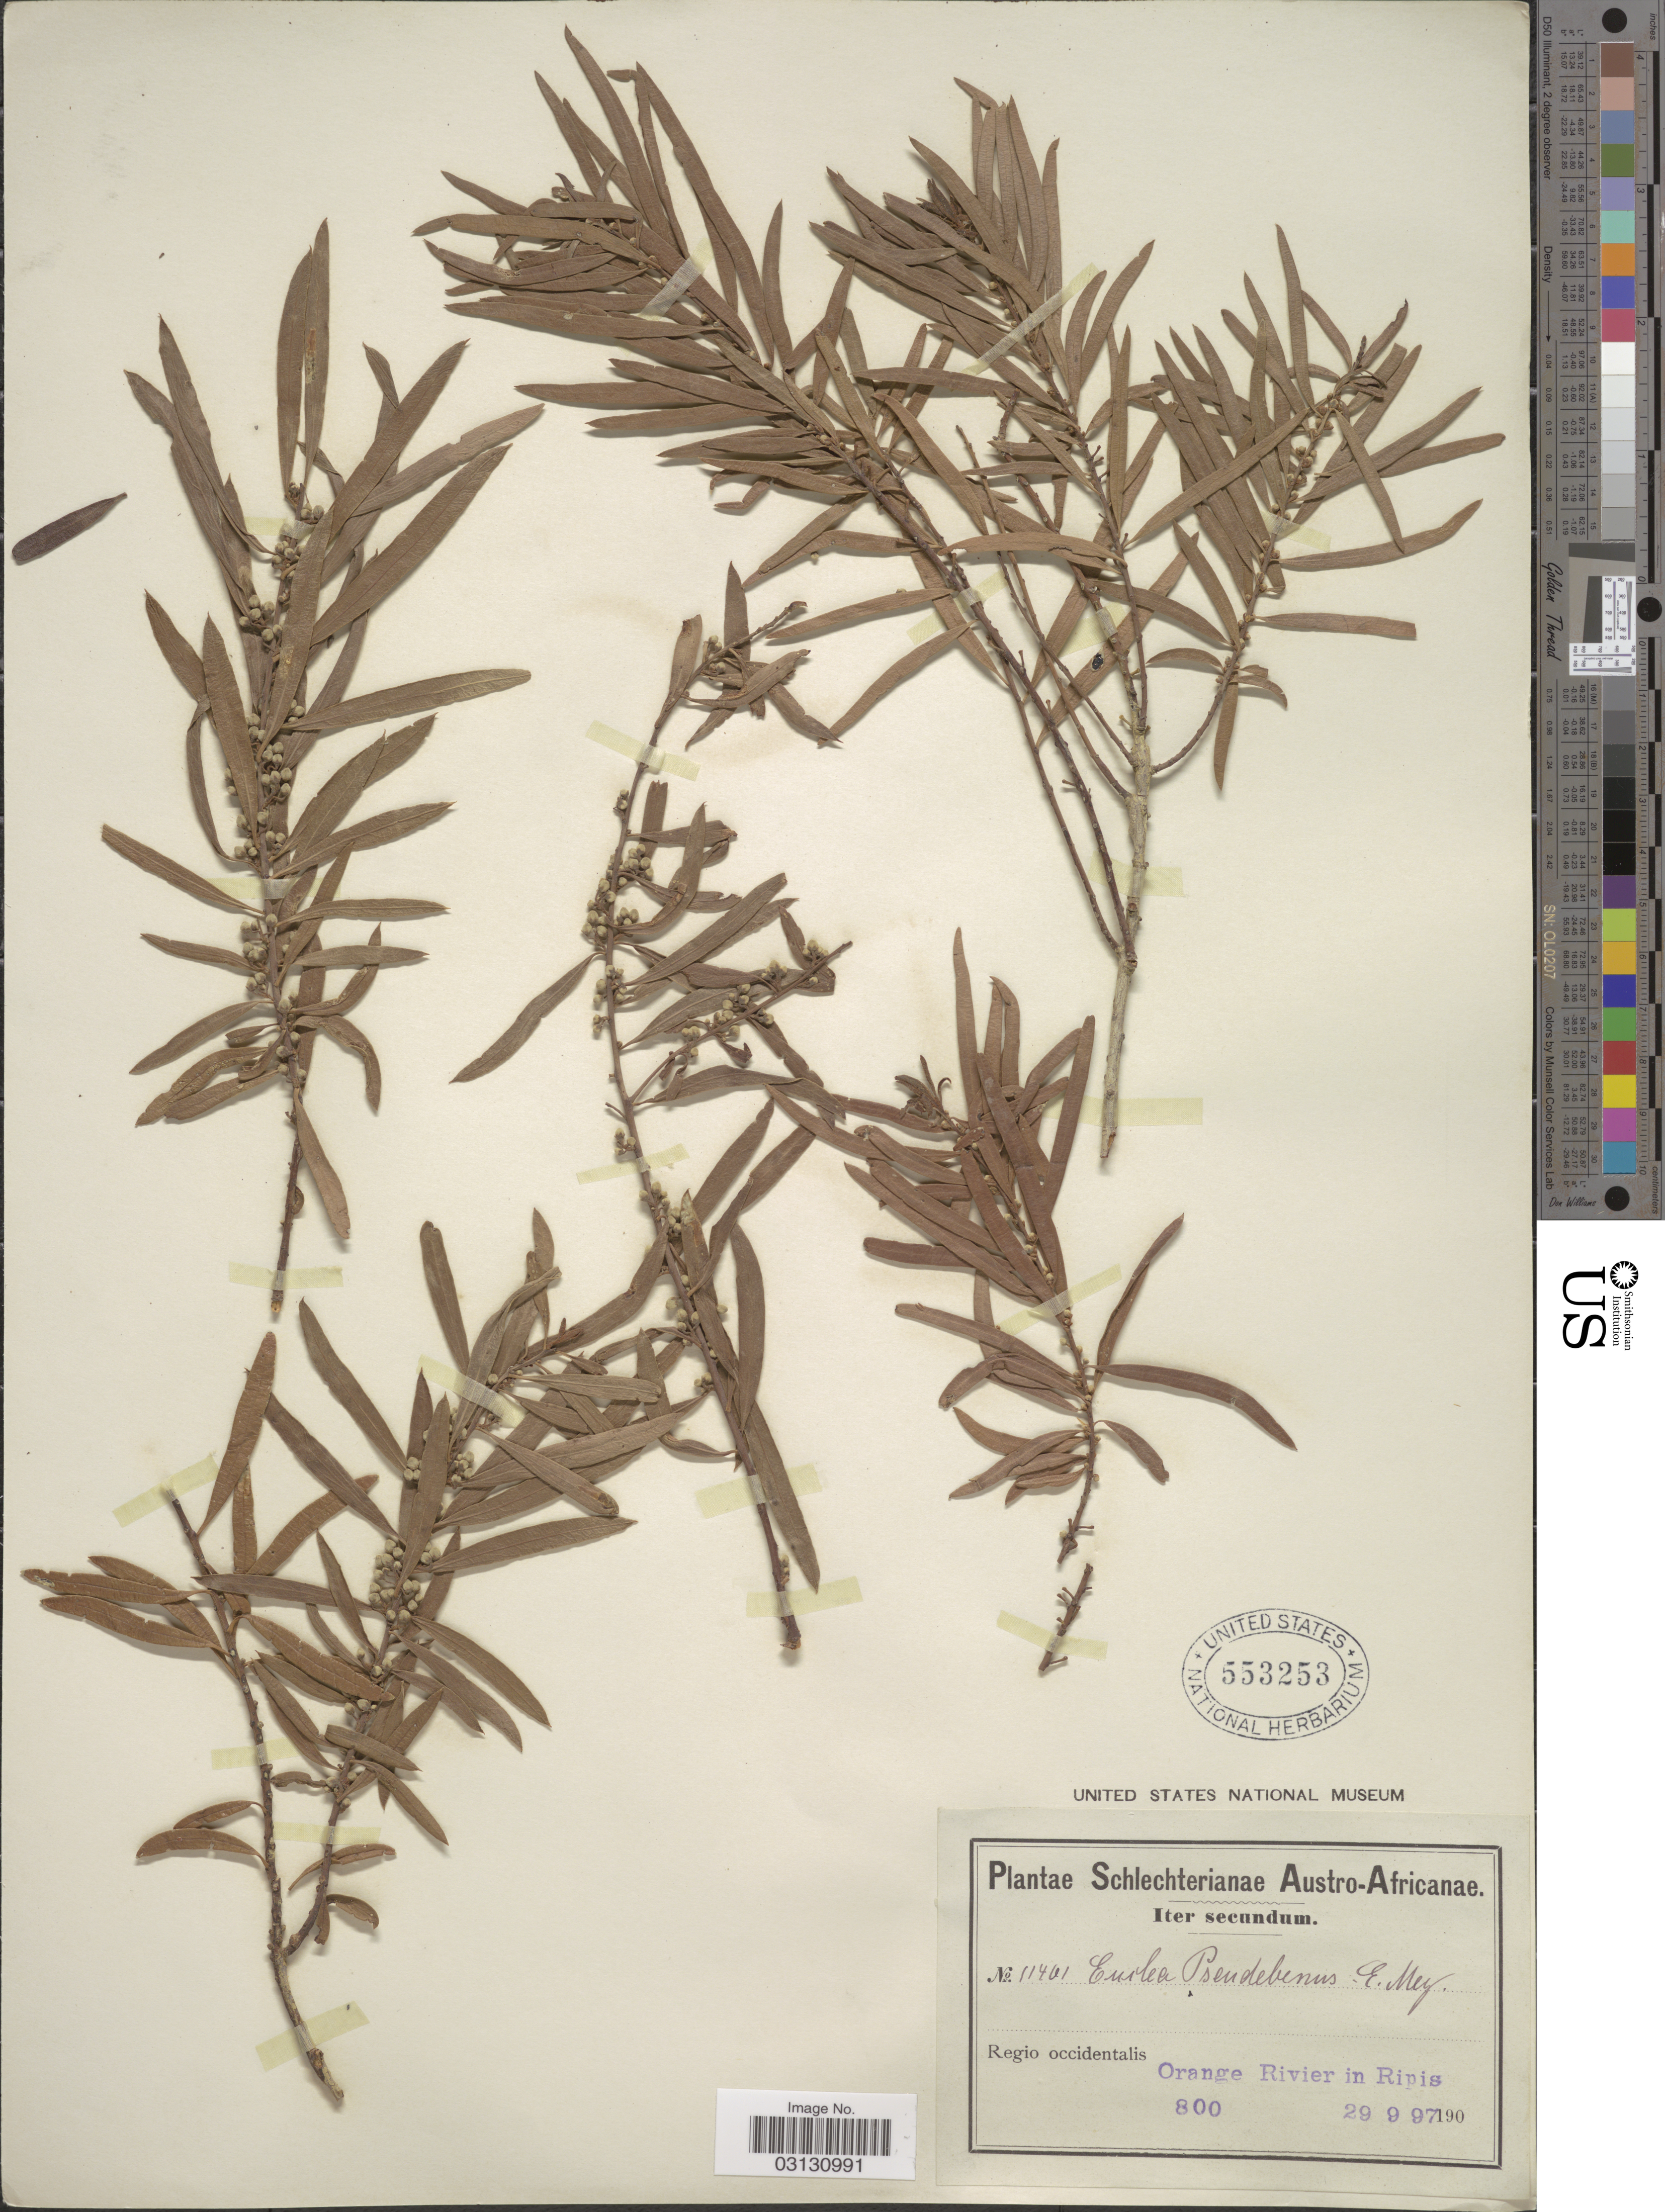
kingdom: Plantae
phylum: Tracheophyta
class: Magnoliopsida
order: Ericales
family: Ebenaceae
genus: Euclea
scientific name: Euclea pseudebenus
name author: E. Mey. ex A. DC.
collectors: Schlechter, --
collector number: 11401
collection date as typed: Transcribed d/m/y: 29/9/97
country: South Africa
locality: Austro-Africanae. Regio occidentalis Orange River in Ripis.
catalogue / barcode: US 553253